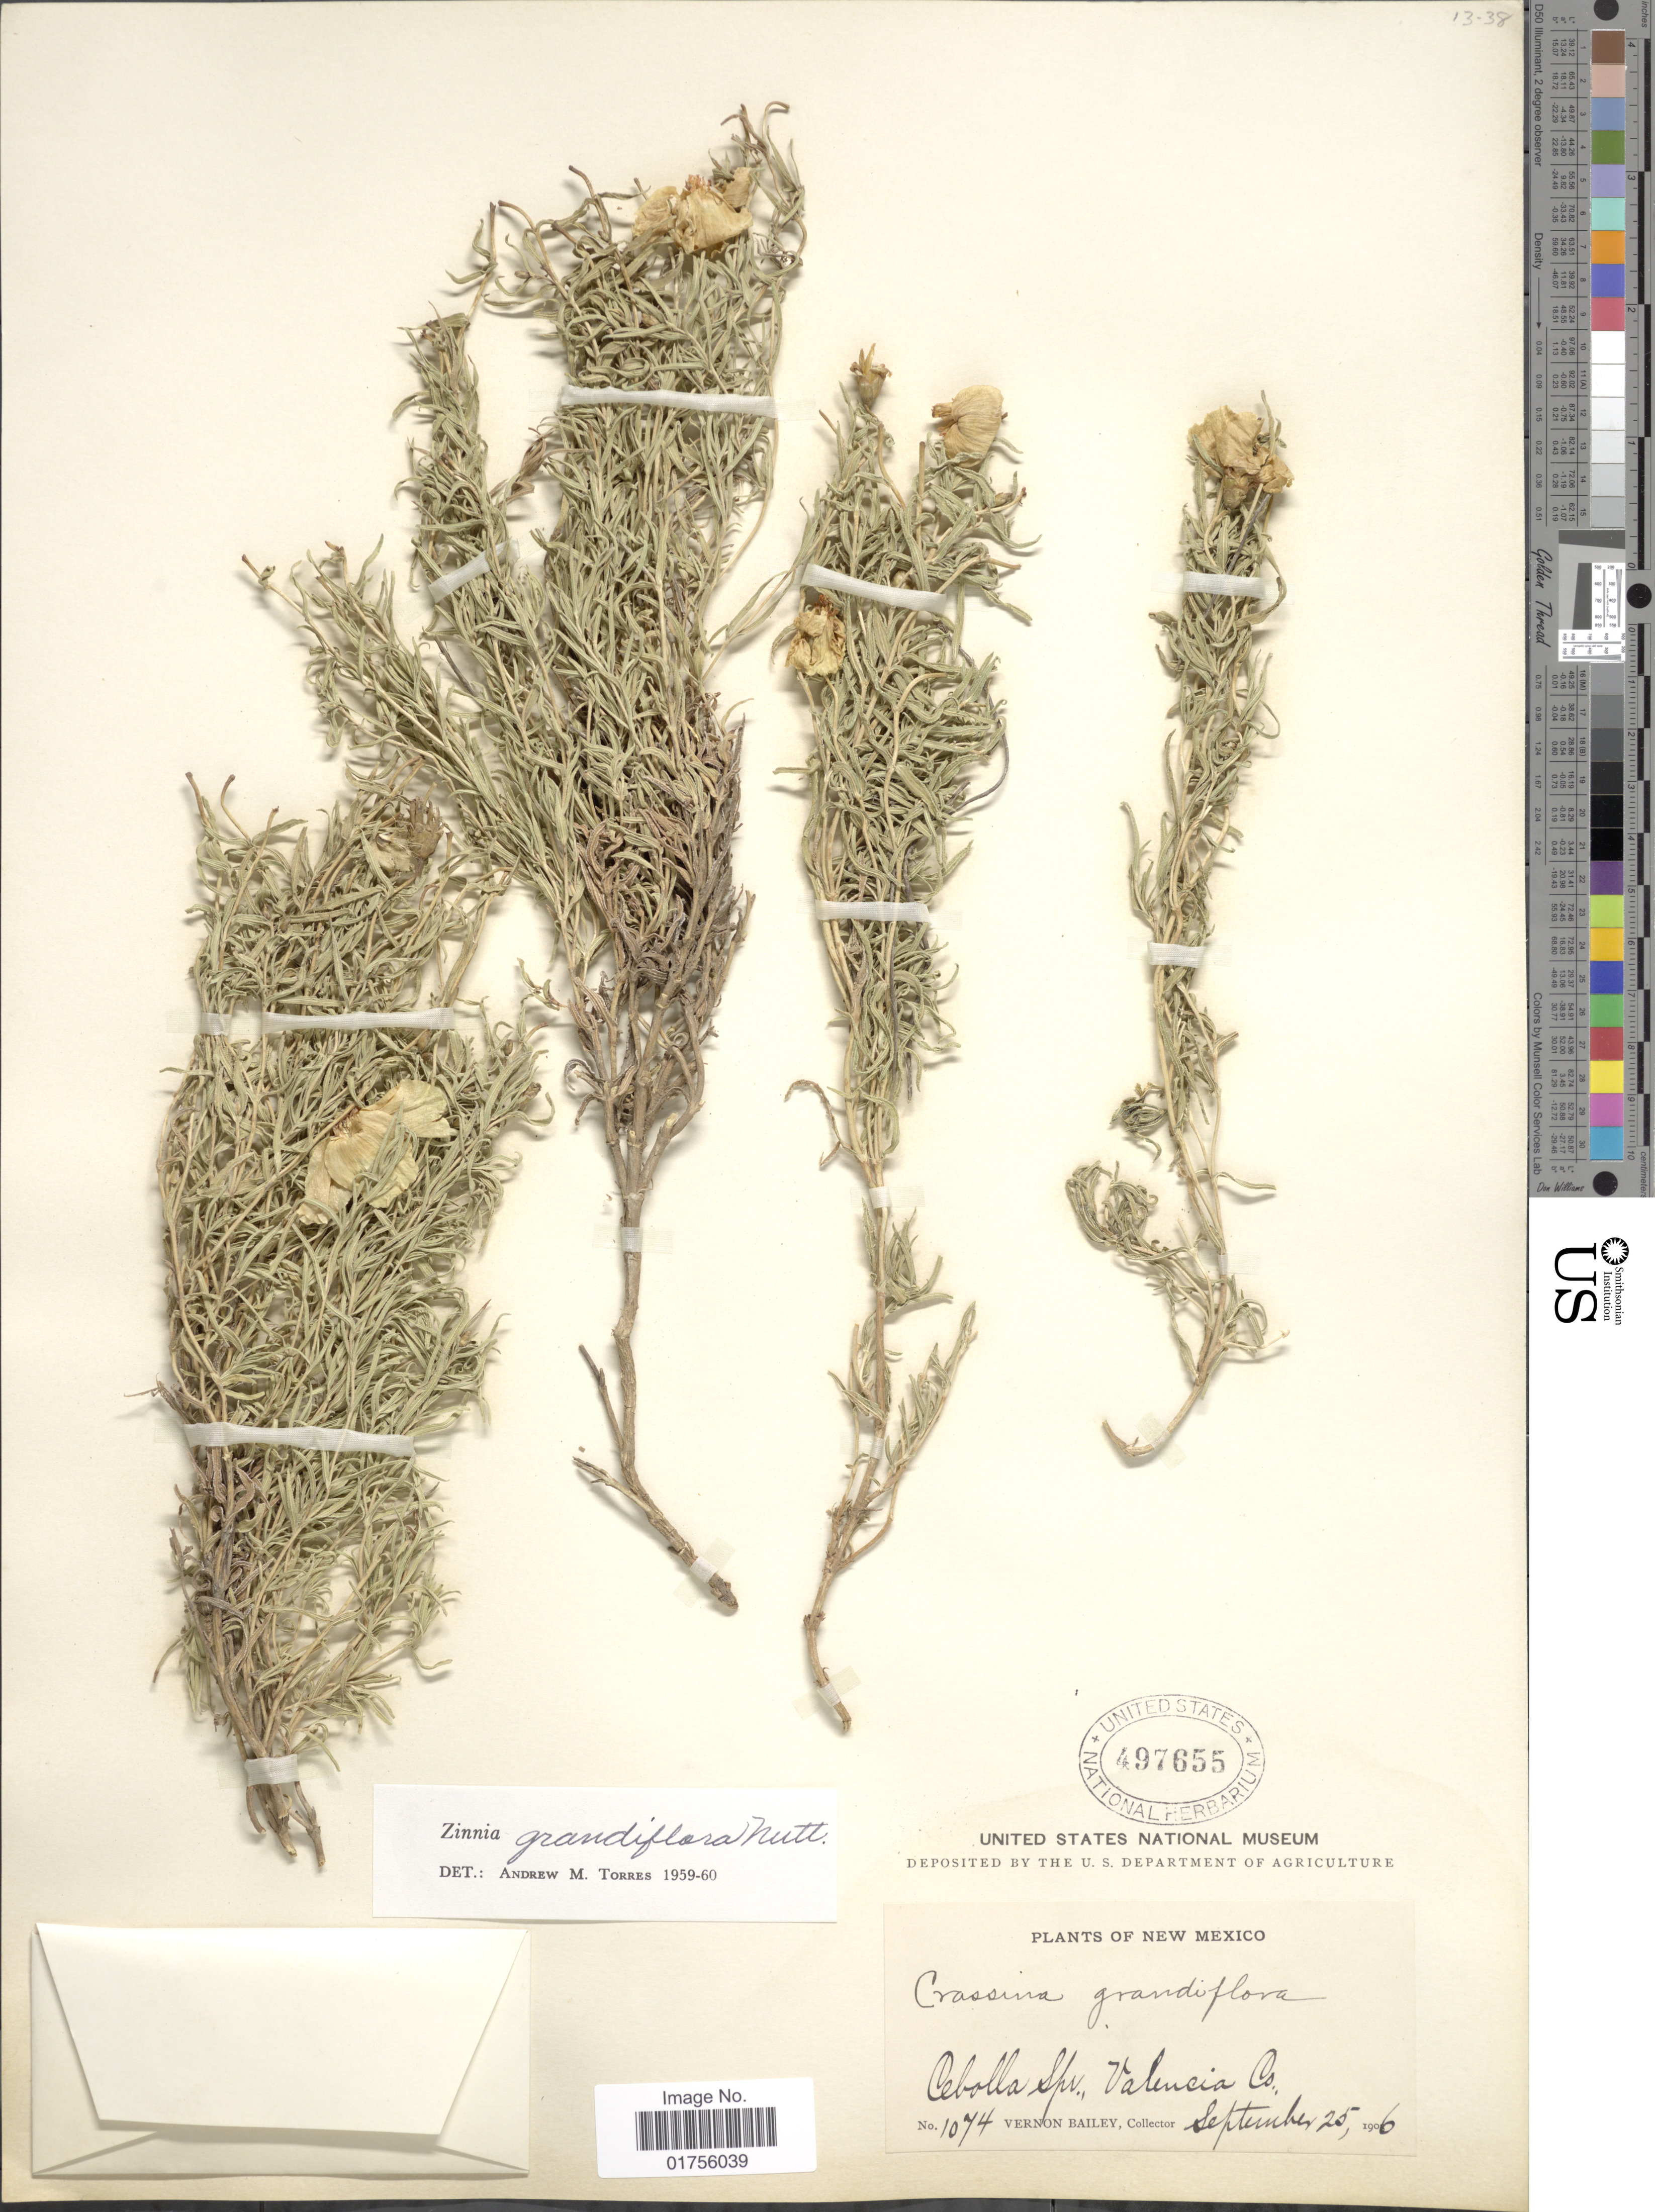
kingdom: Plantae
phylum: Tracheophyta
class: Magnoliopsida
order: Asterales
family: Asteraceae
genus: Zinnia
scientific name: Zinnia grandiflora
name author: Nutt.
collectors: V. O. Bailey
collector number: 1074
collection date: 1906-09-25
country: United States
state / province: New Mexico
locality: Cebolla Spr., Valencia Co.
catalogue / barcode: US 497655